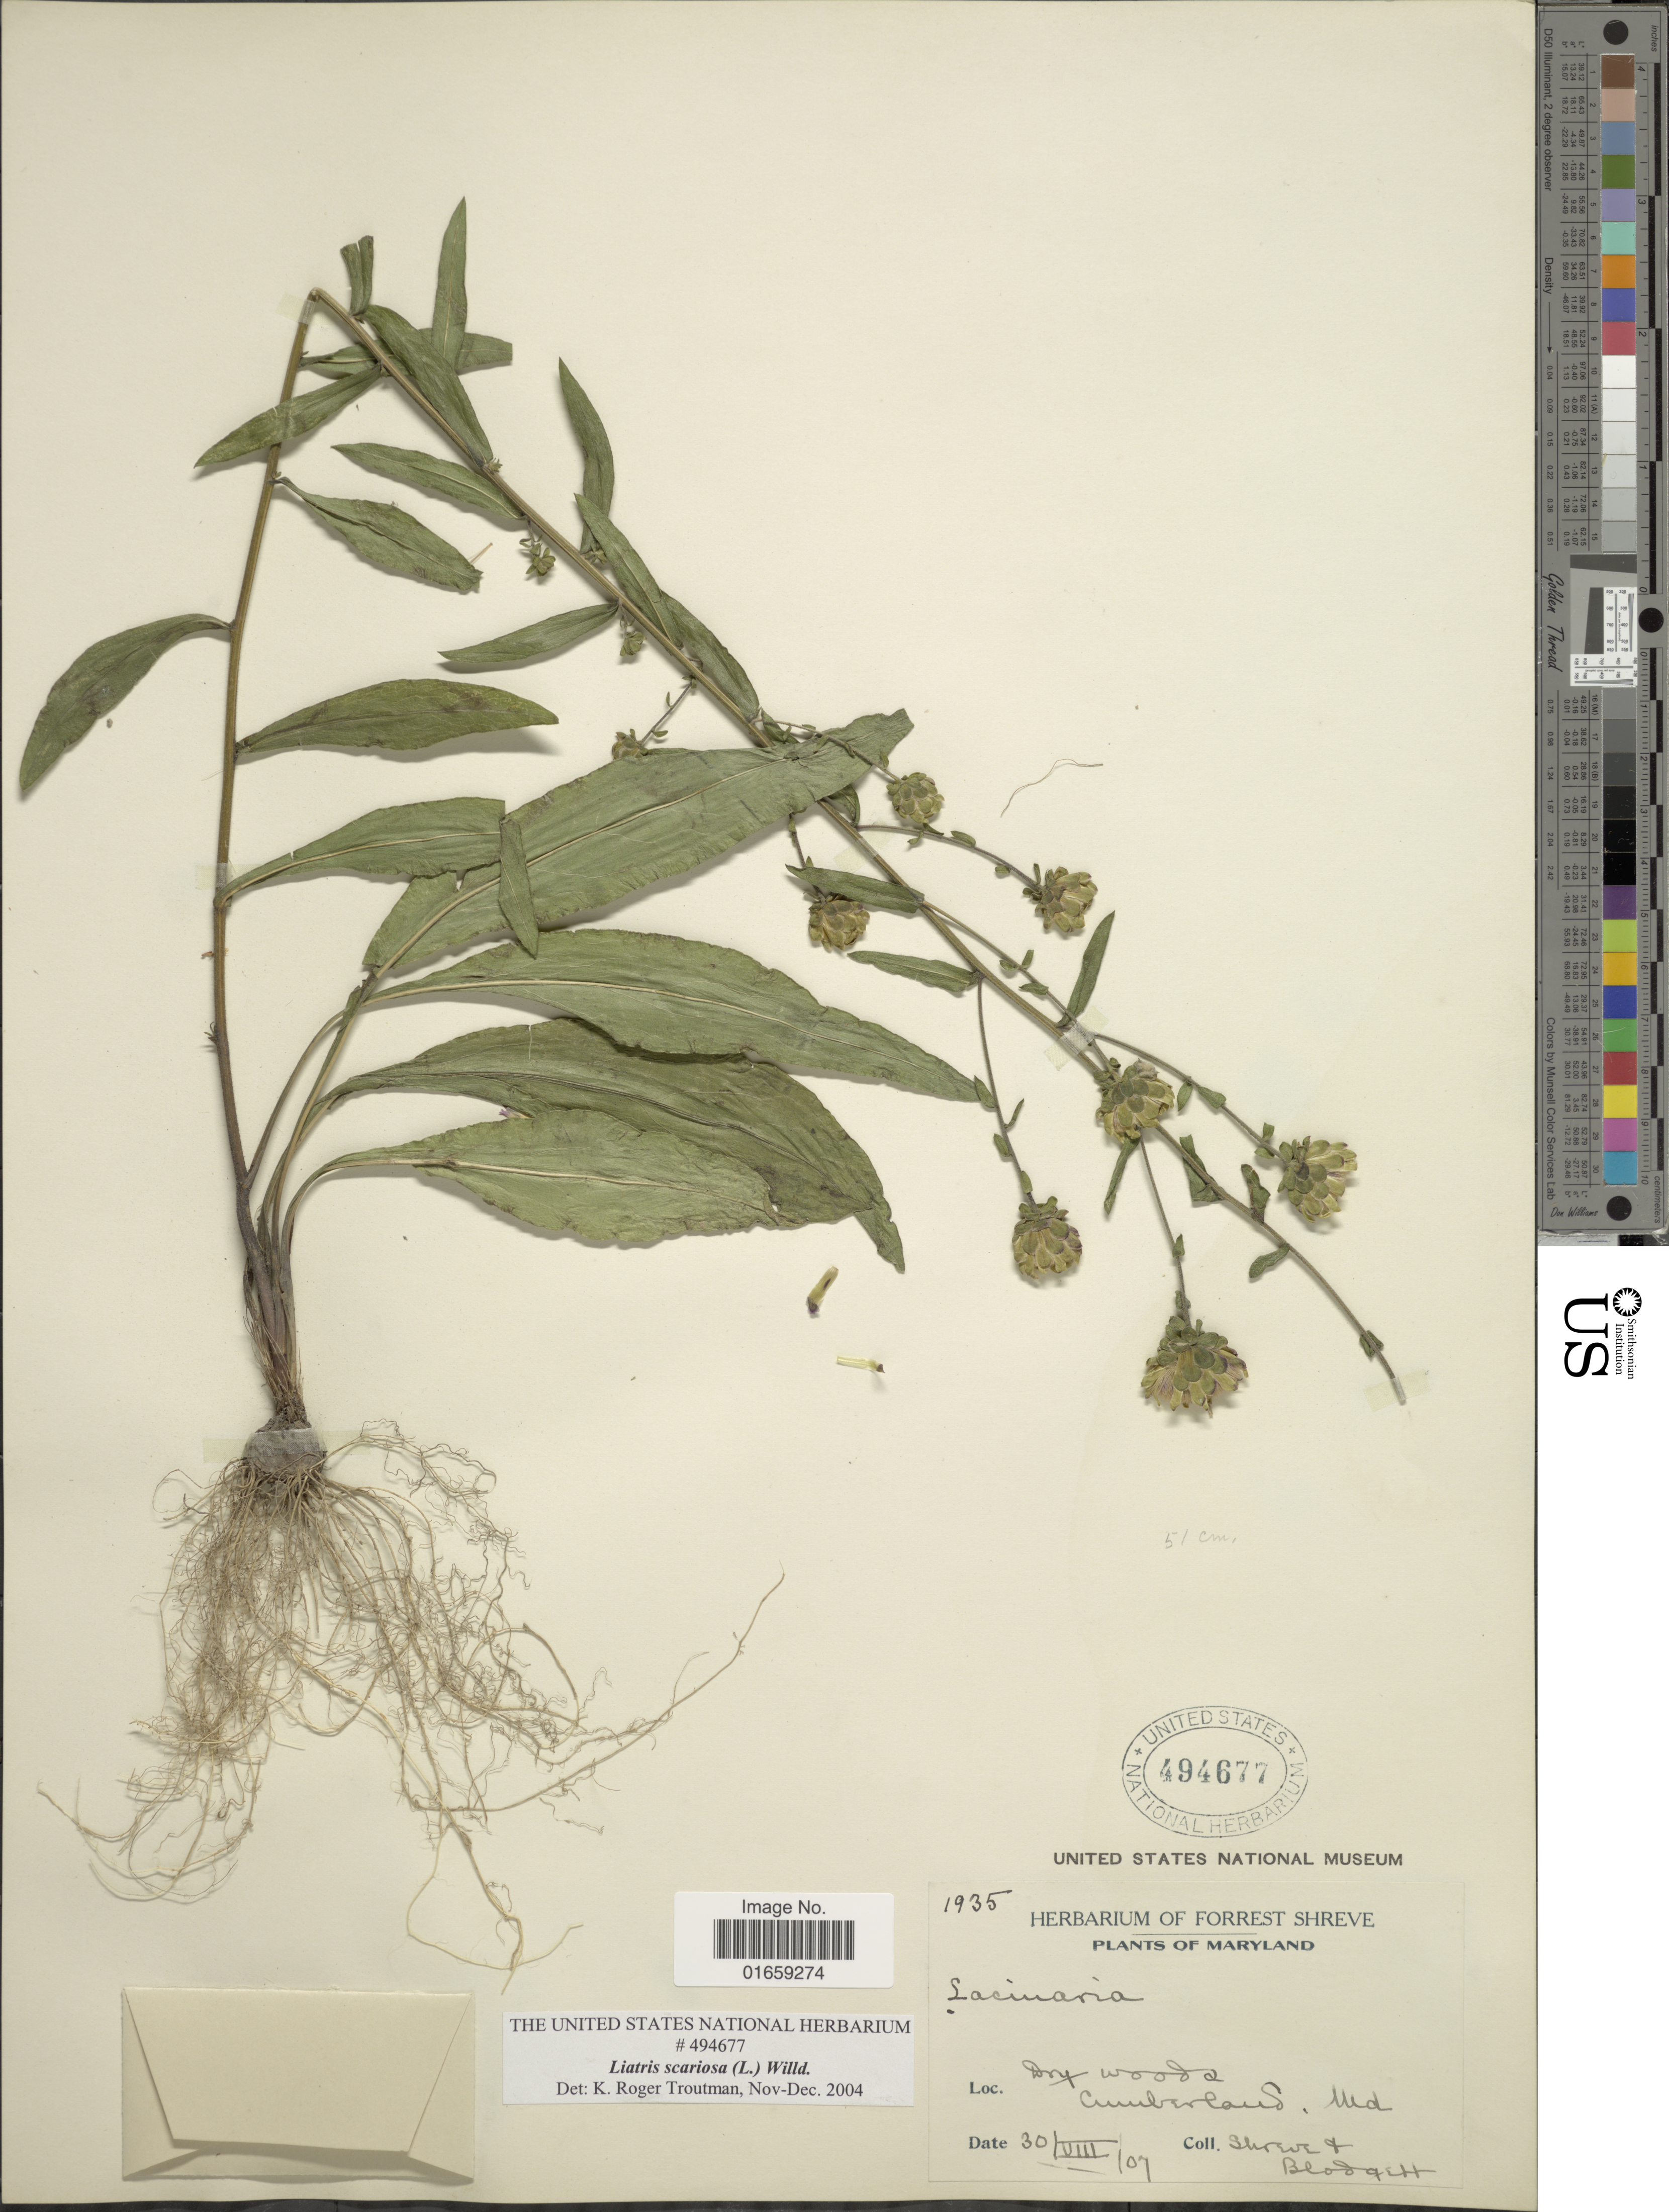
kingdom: Plantae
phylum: Tracheophyta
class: Magnoliopsida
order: Asterales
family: Asteraceae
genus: Liatris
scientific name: Liatris scariosa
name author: (L.) Willd.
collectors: F. Shreve & Blodgett, --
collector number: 1935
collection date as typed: Transcribed d/m/y: 30/8/7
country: United States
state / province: Maryland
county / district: Allegany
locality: Cumberland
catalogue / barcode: US 494677